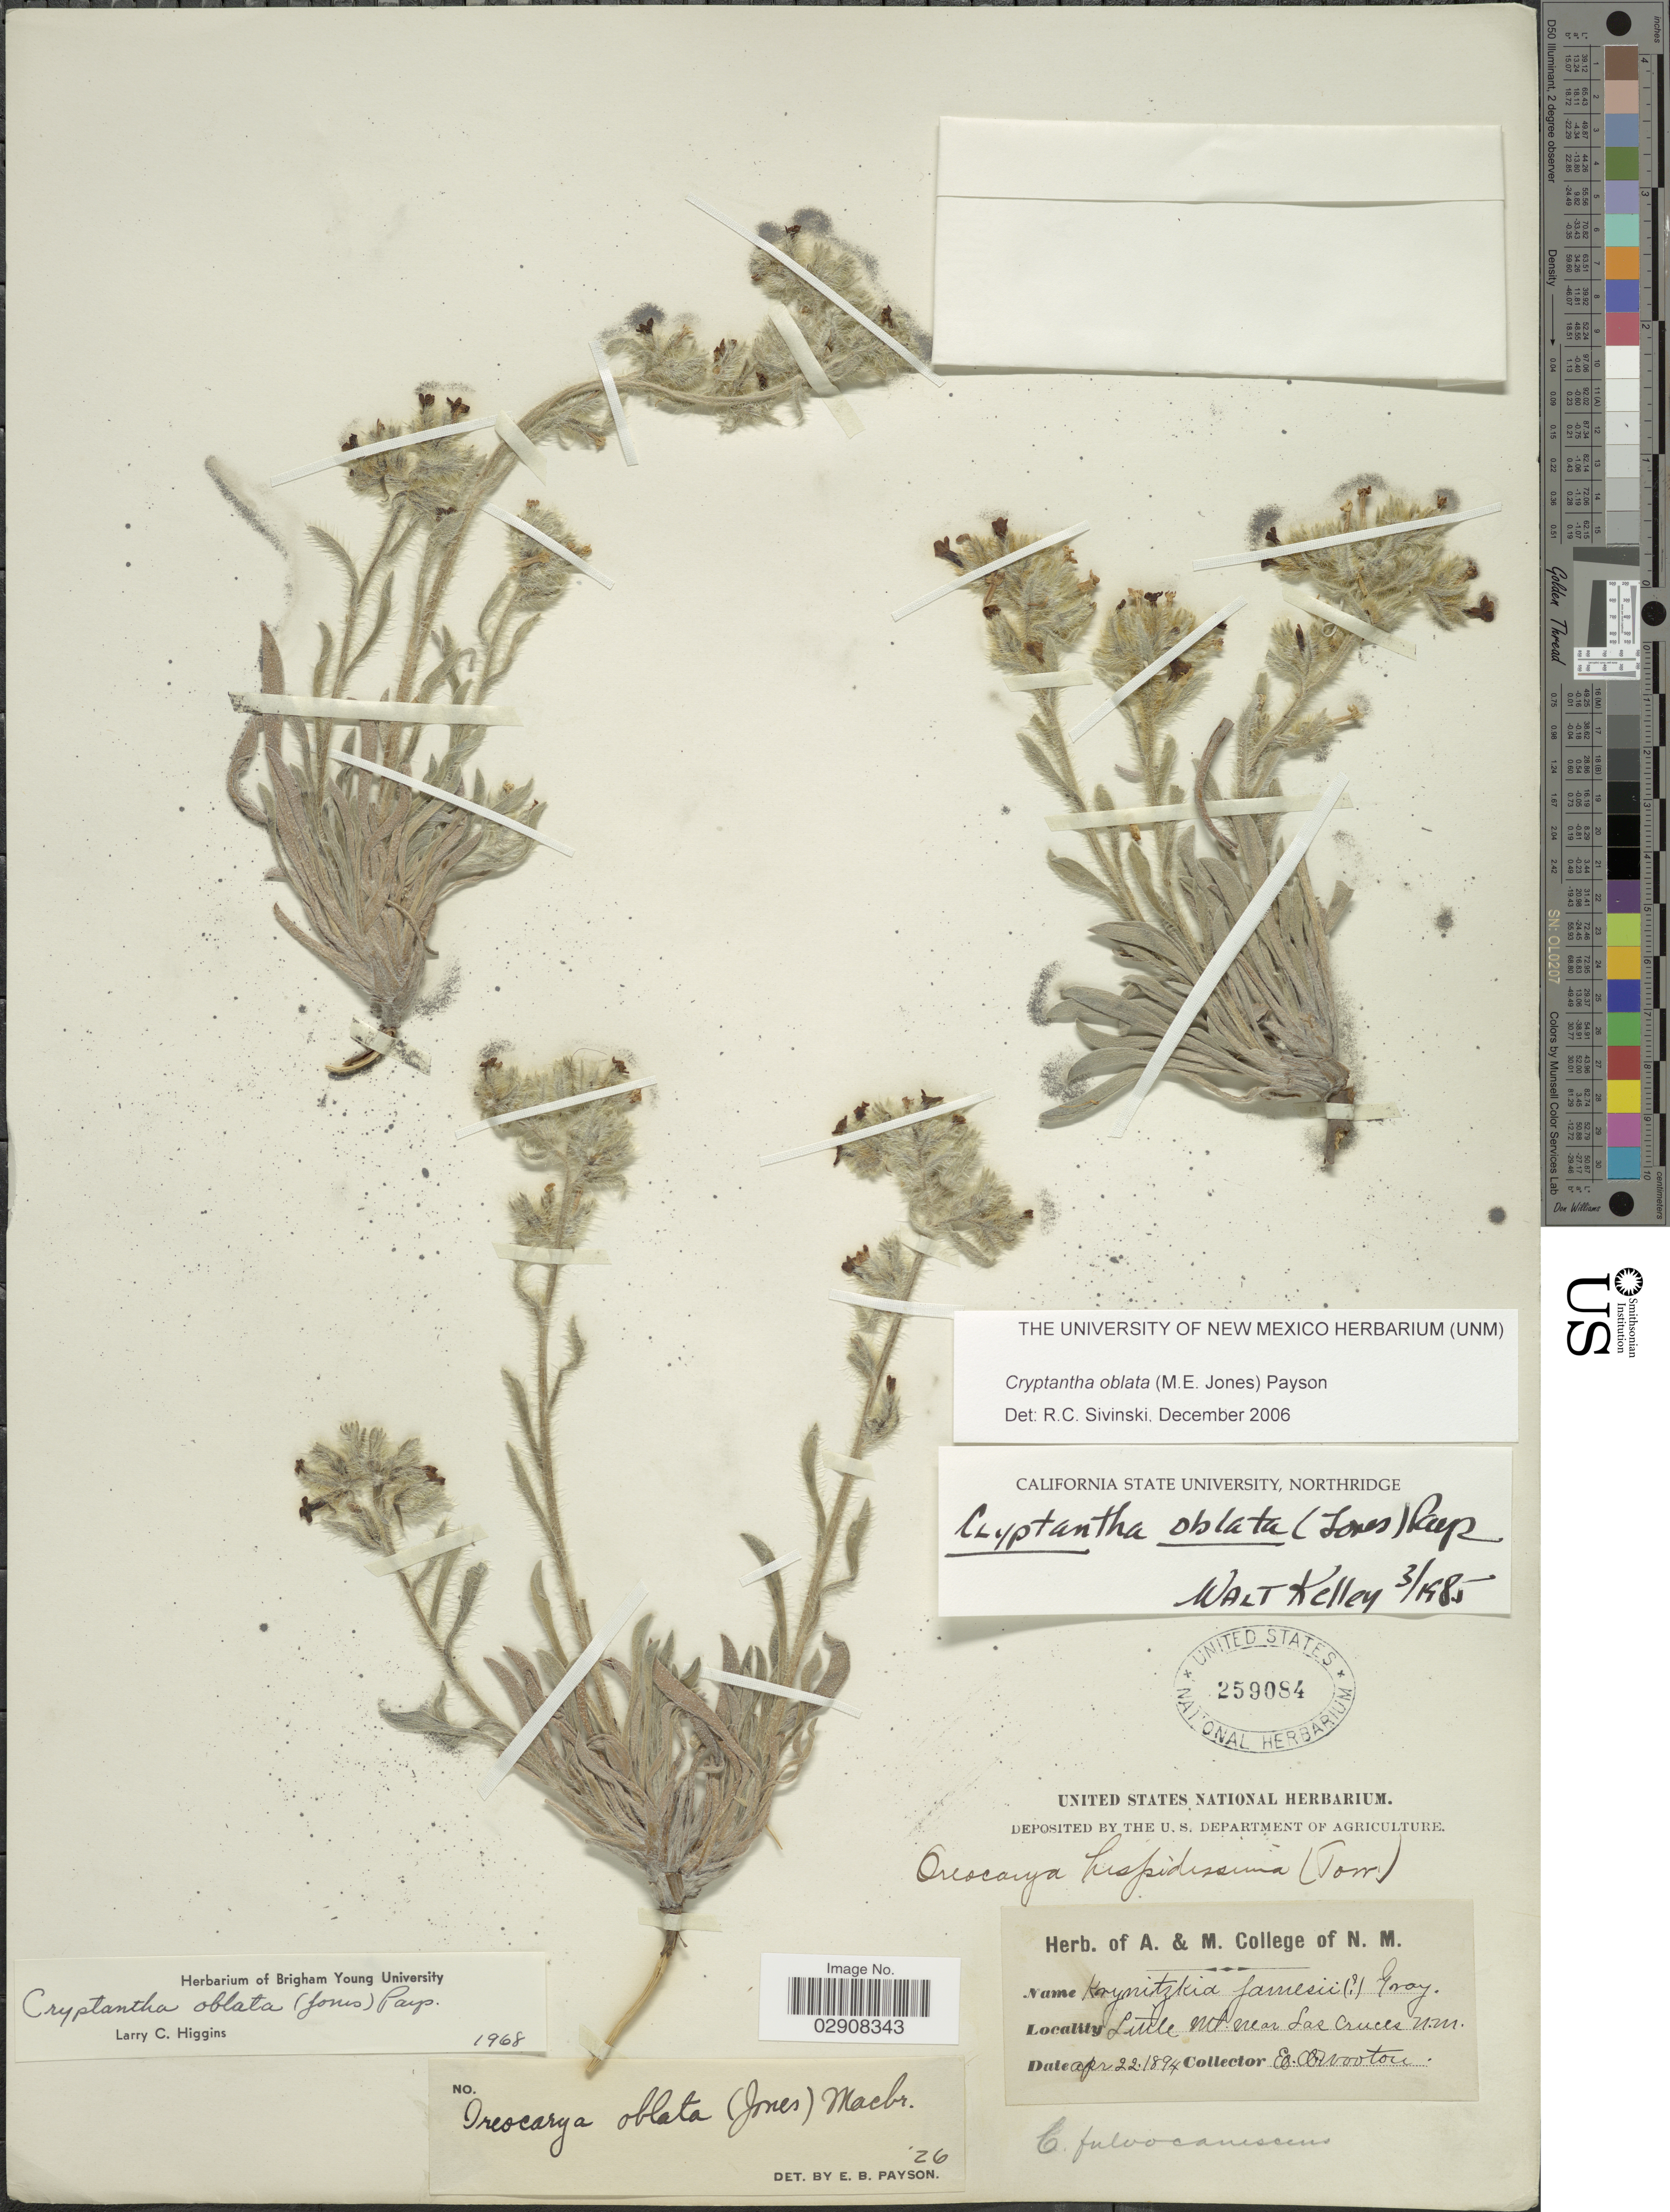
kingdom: Plantae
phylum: Tracheophyta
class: Magnoliopsida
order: Boraginales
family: Boraginaceae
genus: Cryptantha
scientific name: Cryptantha oblata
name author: (M.E. Jones) Payson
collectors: E. O. Wooton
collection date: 1894-04-22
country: United States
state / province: New Mexico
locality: Little Mt. near Las Cruces.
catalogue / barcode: US 259084